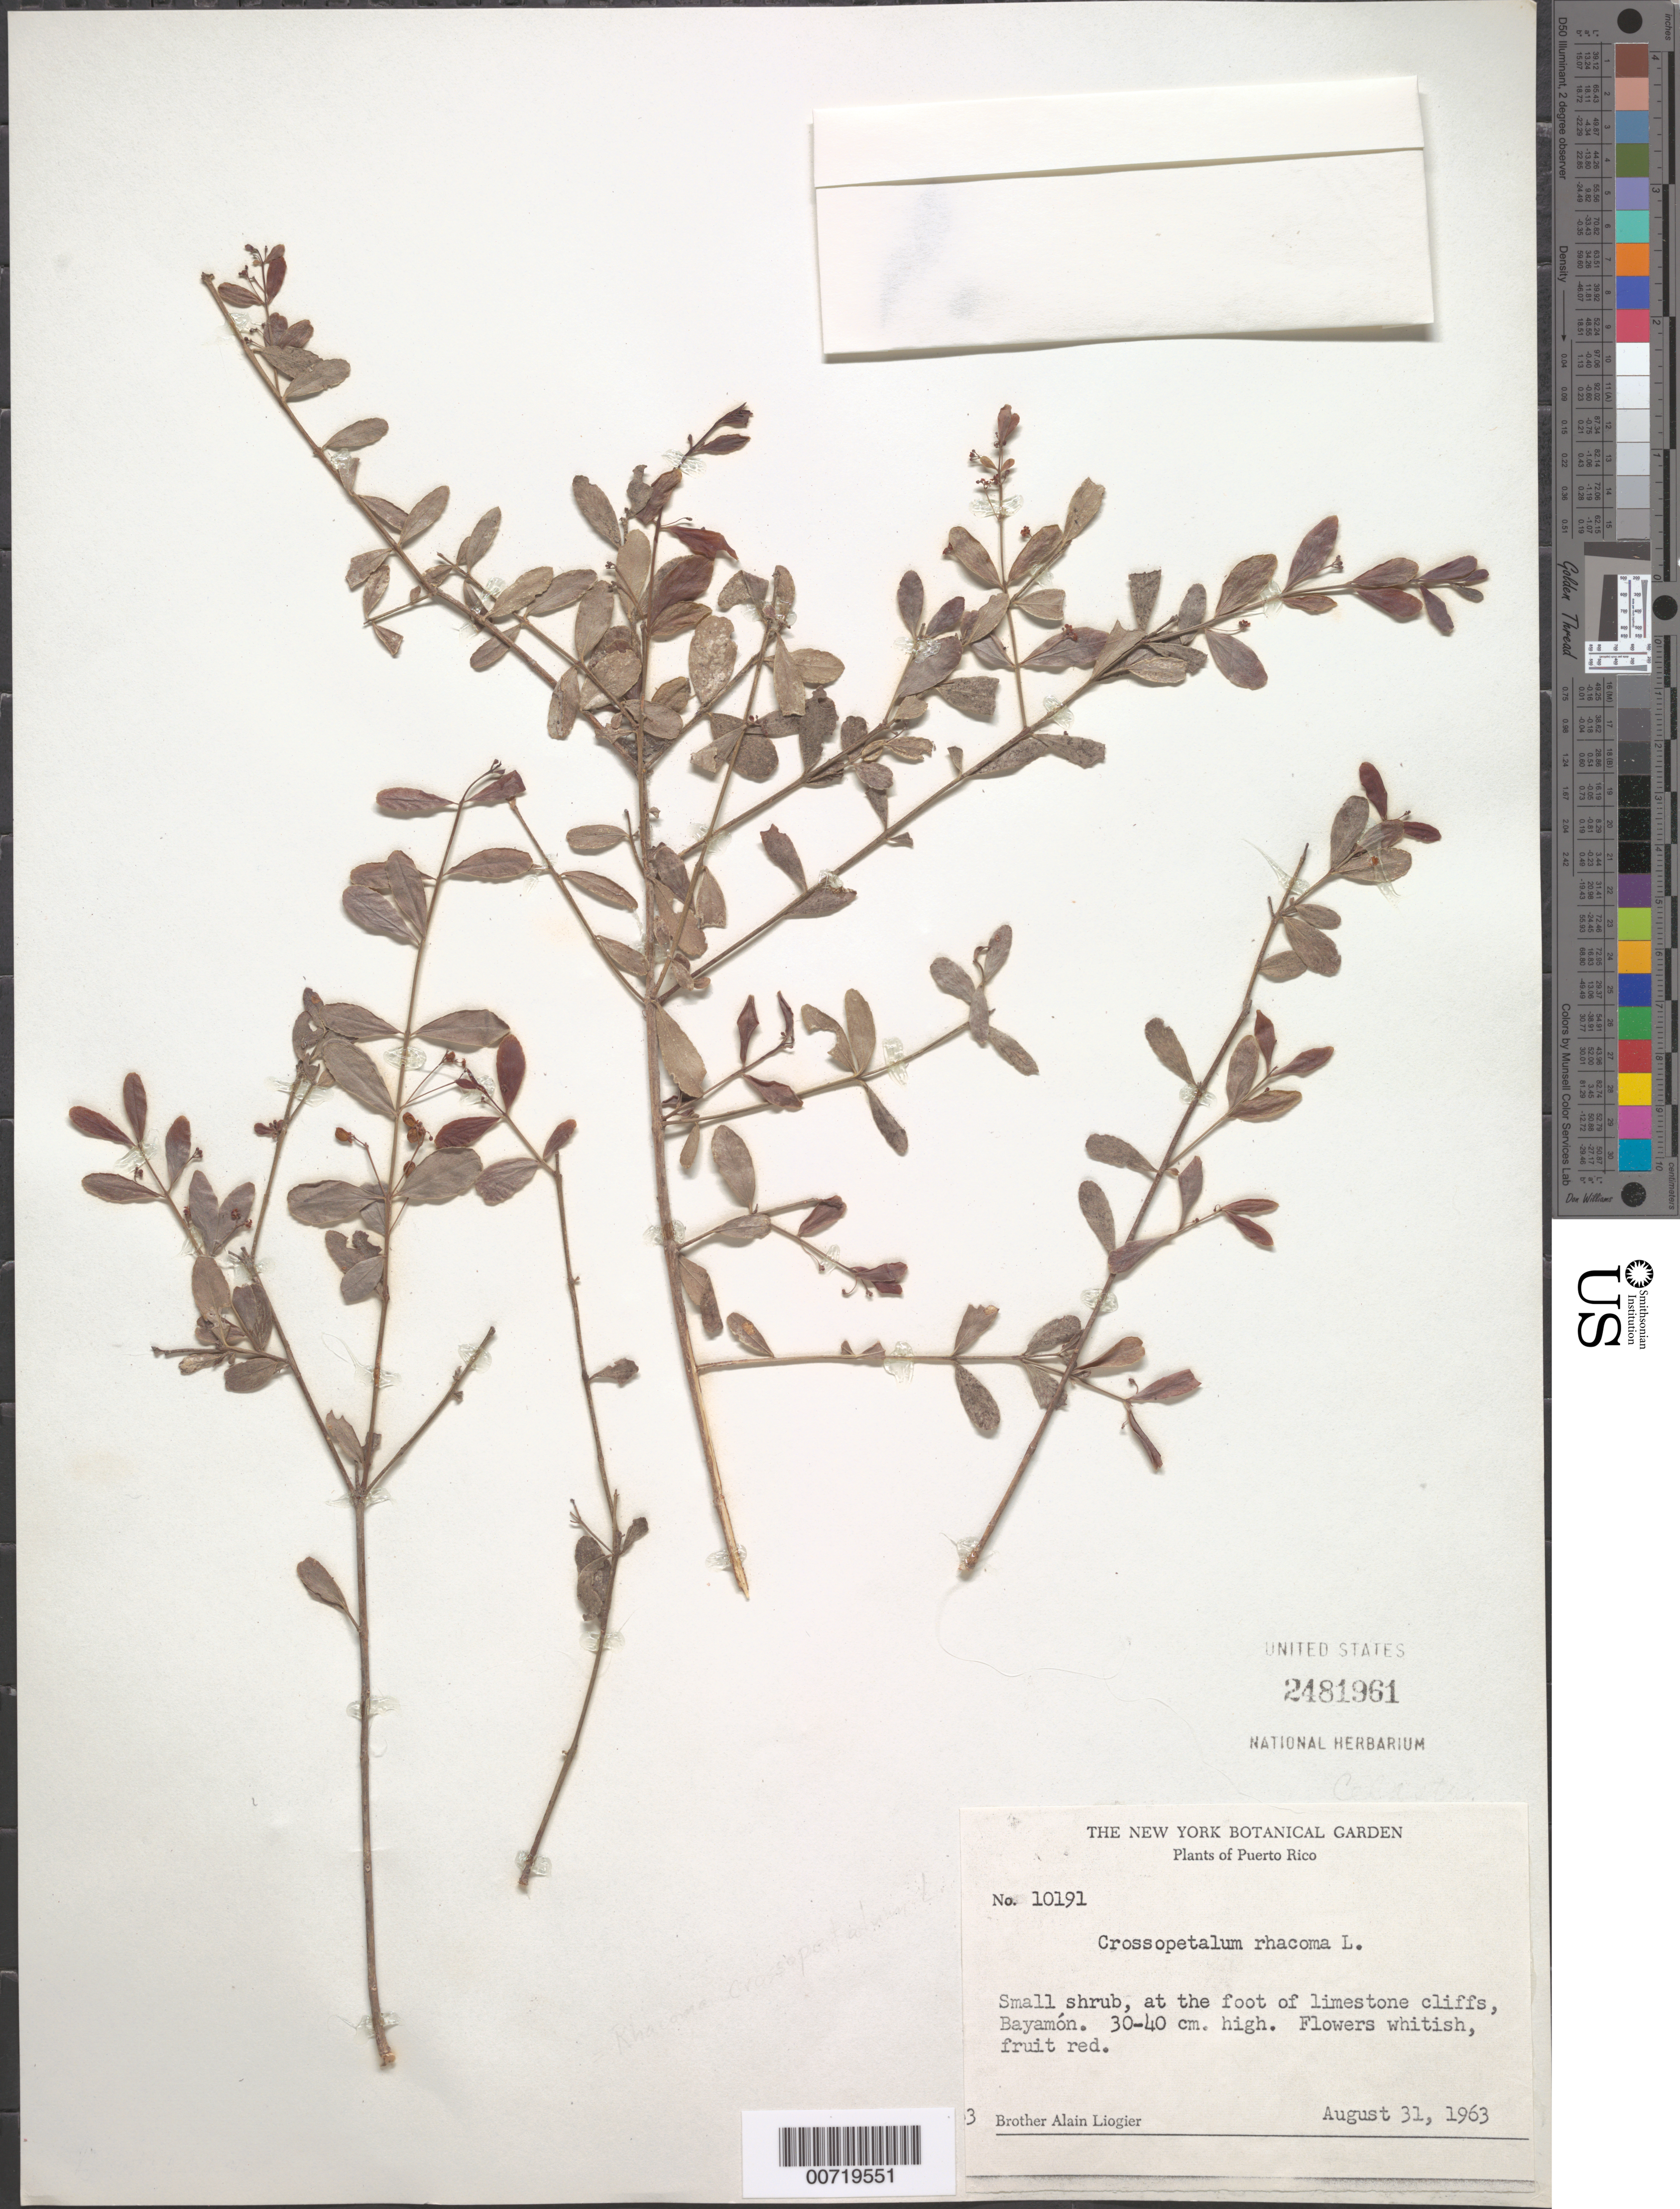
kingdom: Plantae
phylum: Tracheophyta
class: Magnoliopsida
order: Celastrales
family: Celastraceae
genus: Crossopetalum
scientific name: Crossopetalum rhacoma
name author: Crantz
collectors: A. H. Liogier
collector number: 10191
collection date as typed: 31 Aug 1963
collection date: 1963-08-31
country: Puerto Rico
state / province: Bayamón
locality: Bayamon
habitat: Foot of limestone cliffs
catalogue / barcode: US 2481961